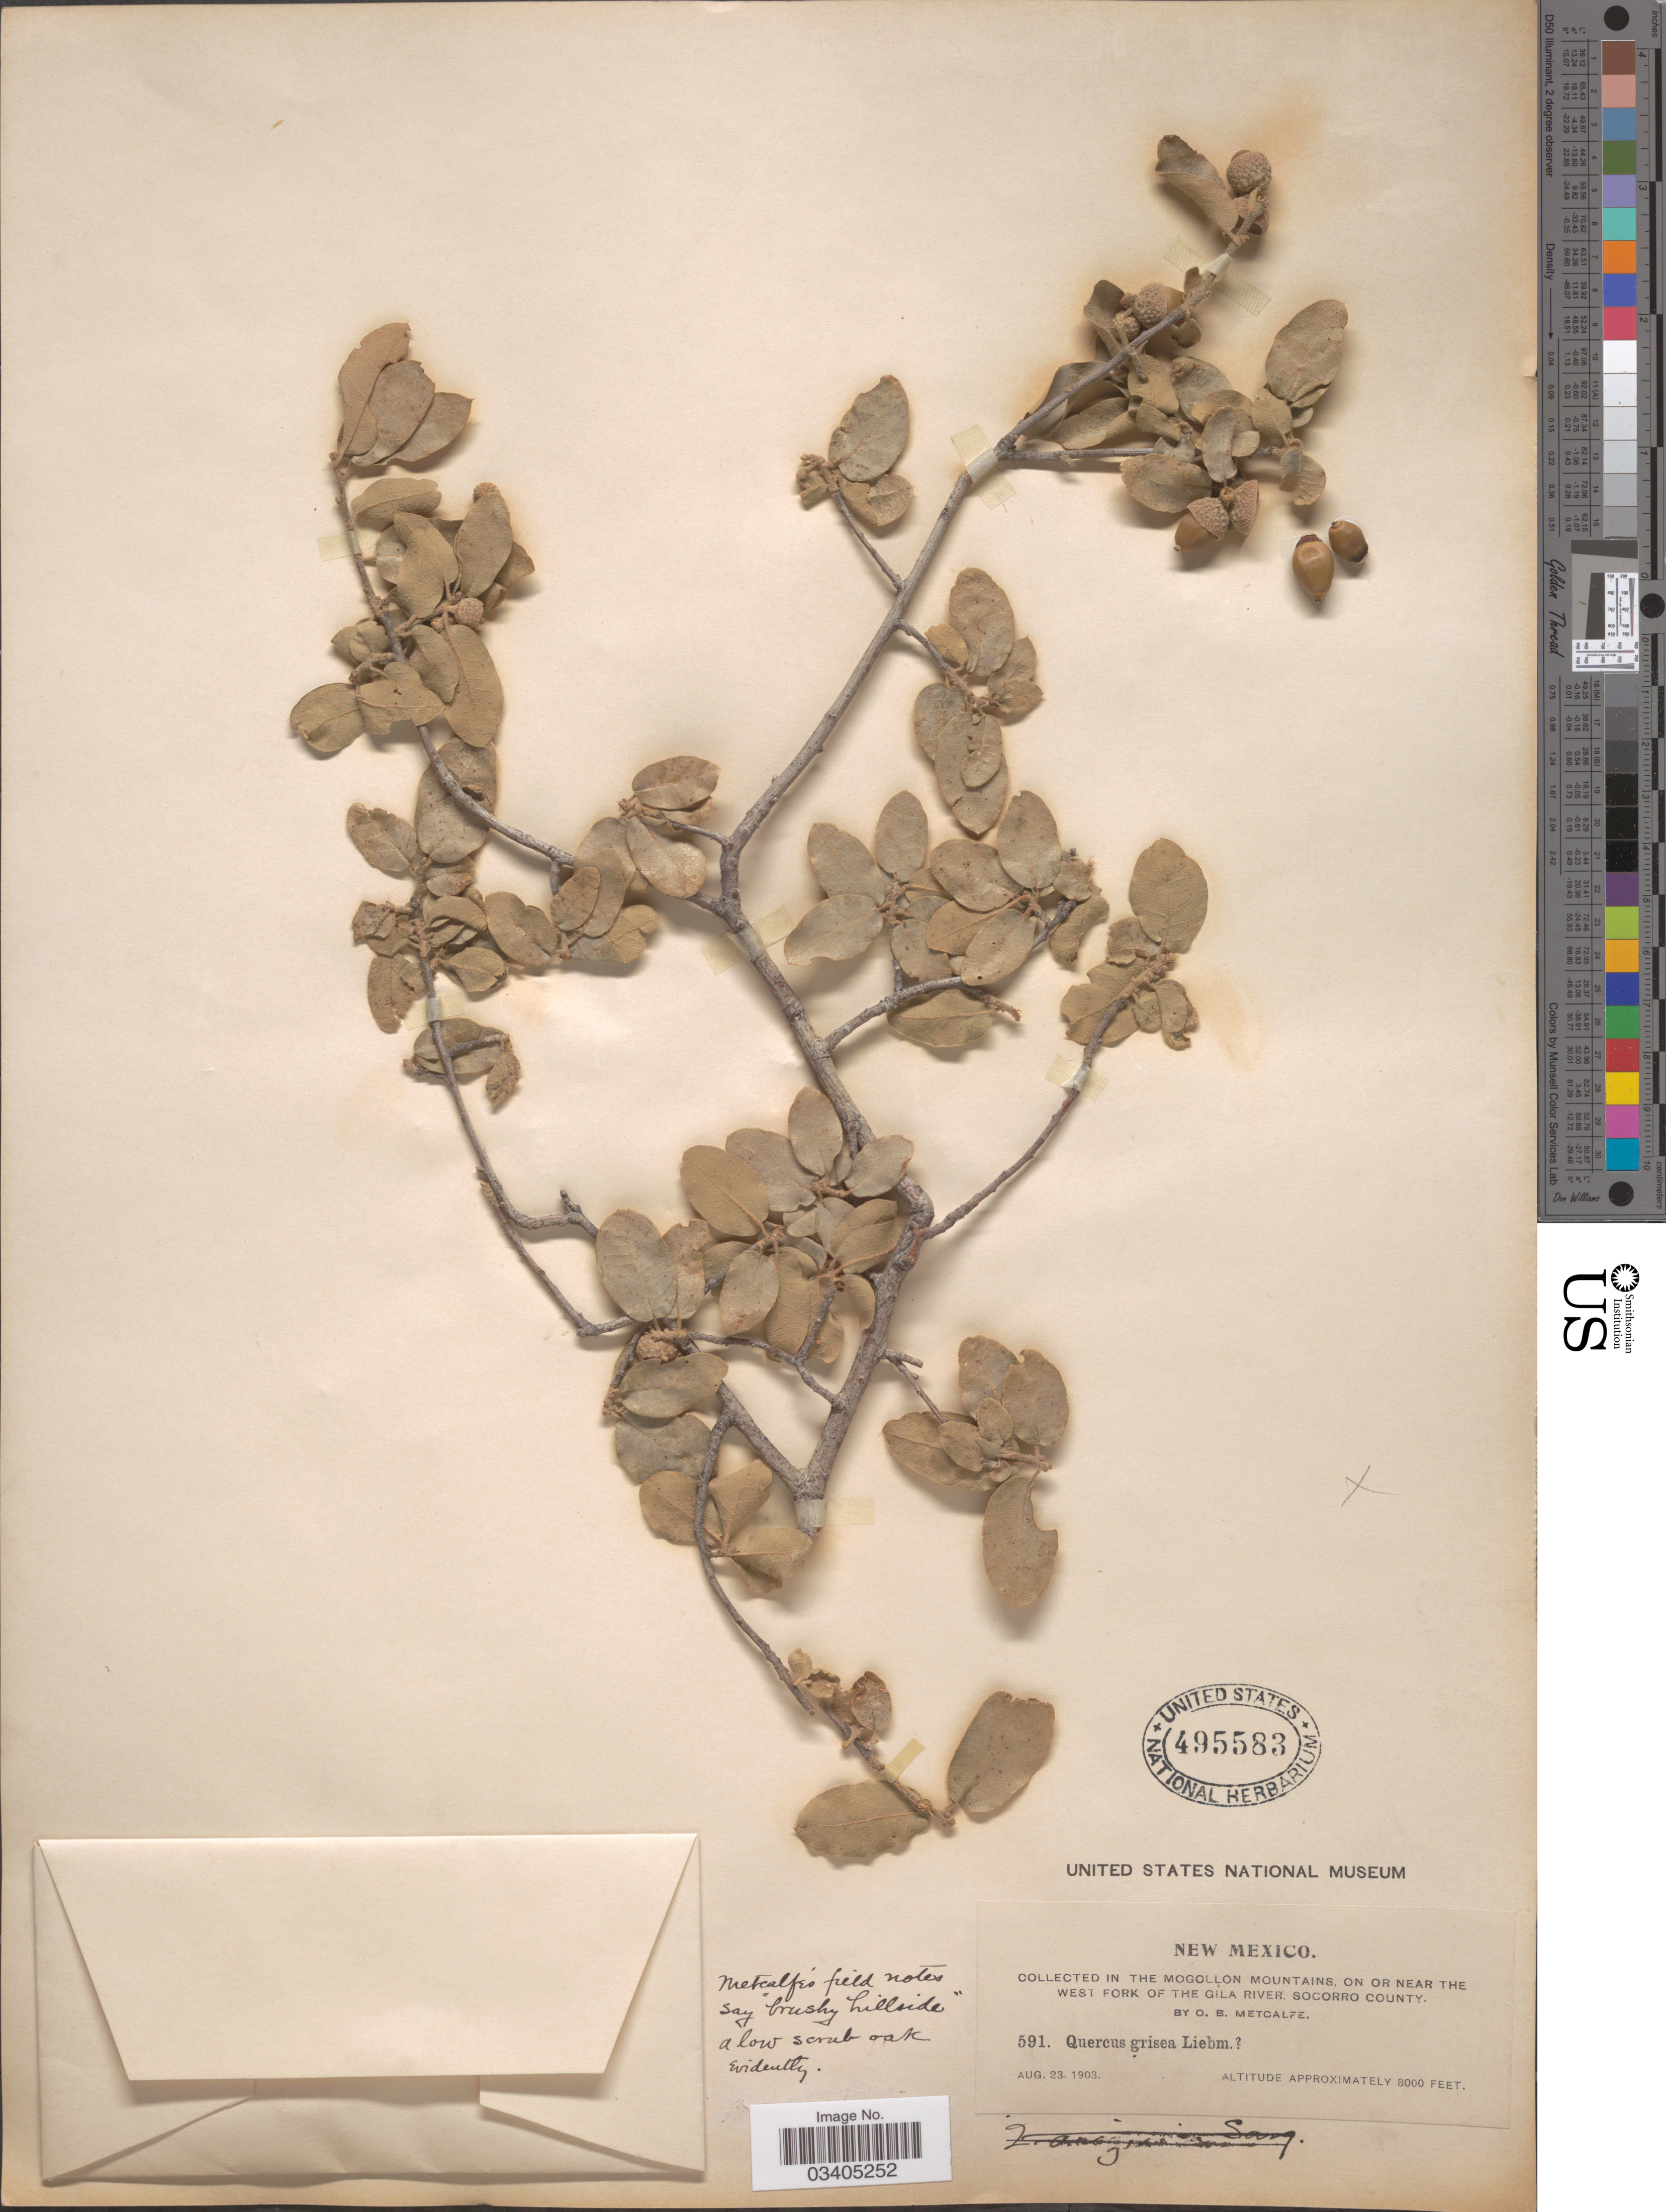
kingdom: Plantae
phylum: Tracheophyta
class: Magnoliopsida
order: Fagales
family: Fagaceae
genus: Quercus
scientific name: Quercus grisea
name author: Liebm.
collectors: O. B. Metcalfe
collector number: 591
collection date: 1903-08-23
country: United States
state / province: New Mexico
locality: In the Mogollon Mountains on or near The West Fork of The Gila River, Socorro County.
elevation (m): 2438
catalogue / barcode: US 495583